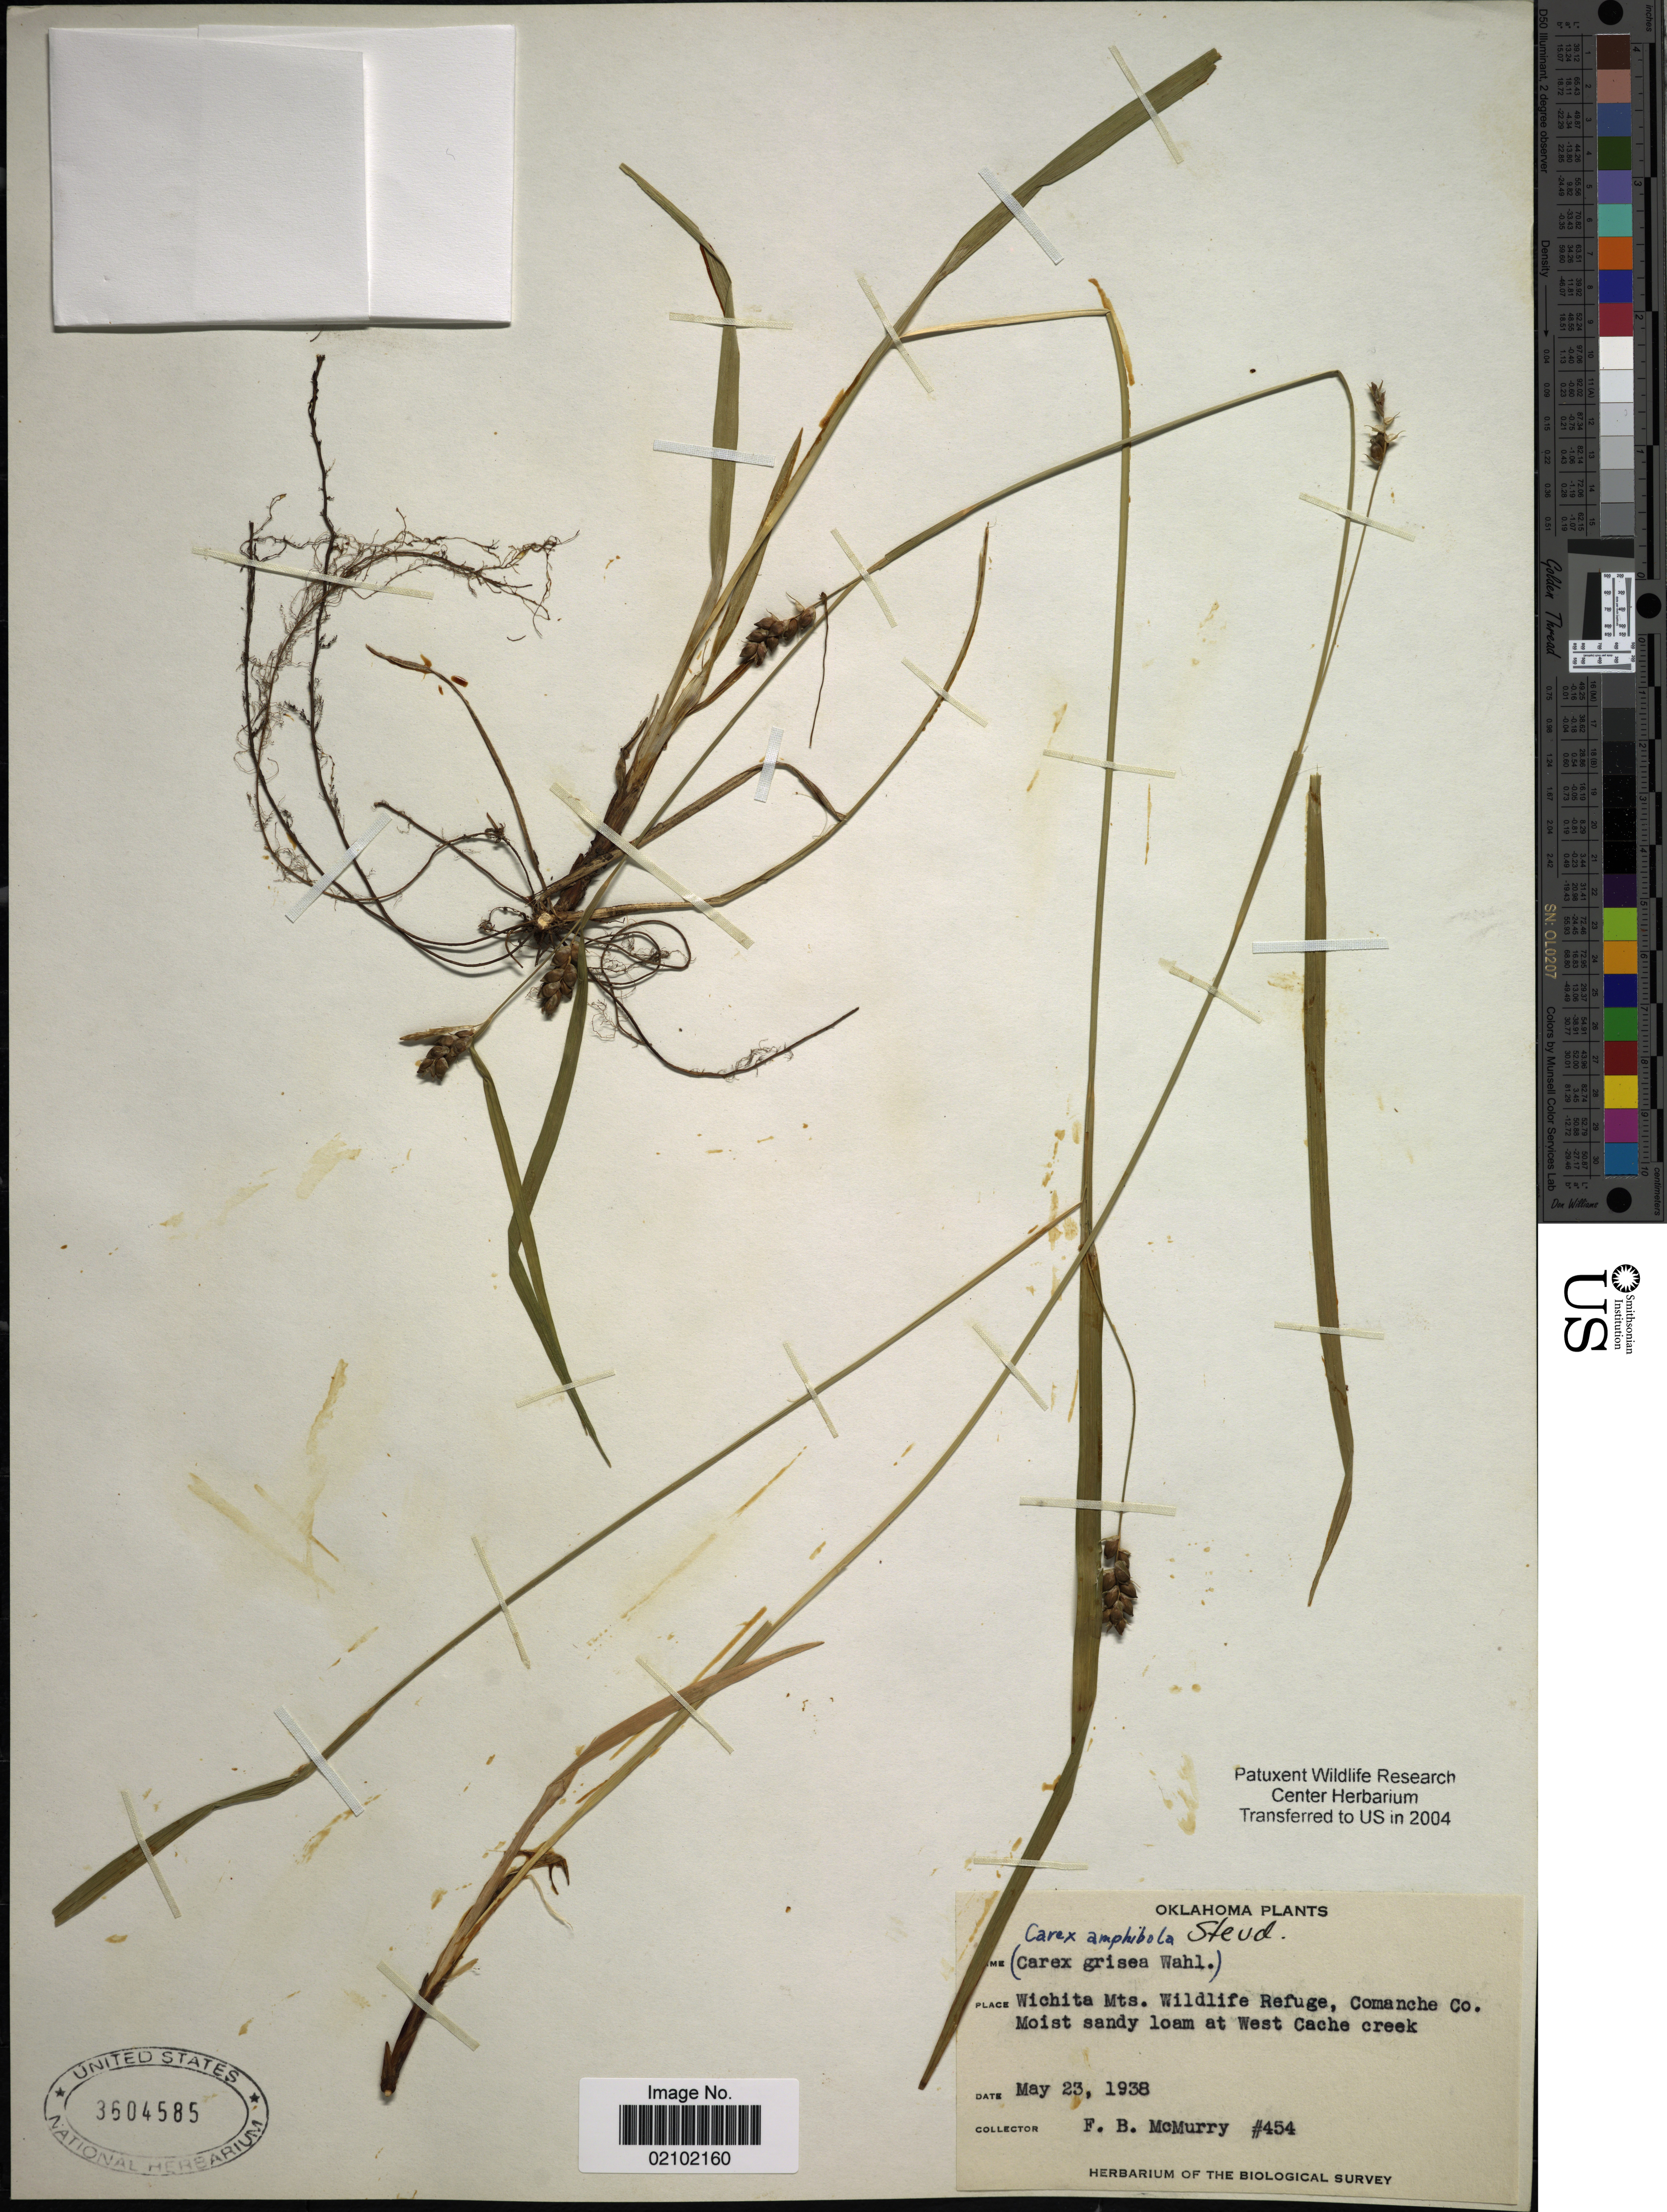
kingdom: Plantae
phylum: Tracheophyta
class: Liliopsida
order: Poales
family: Cyperaceae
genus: Carex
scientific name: Carex amphibola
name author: Steud.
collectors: F. B. McMurry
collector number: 454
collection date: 1938-05-23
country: United States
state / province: Oklahoma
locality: Wichita Mts. Wildlife Refuge, Comanche Co. West Cache Creek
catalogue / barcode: US 3604585